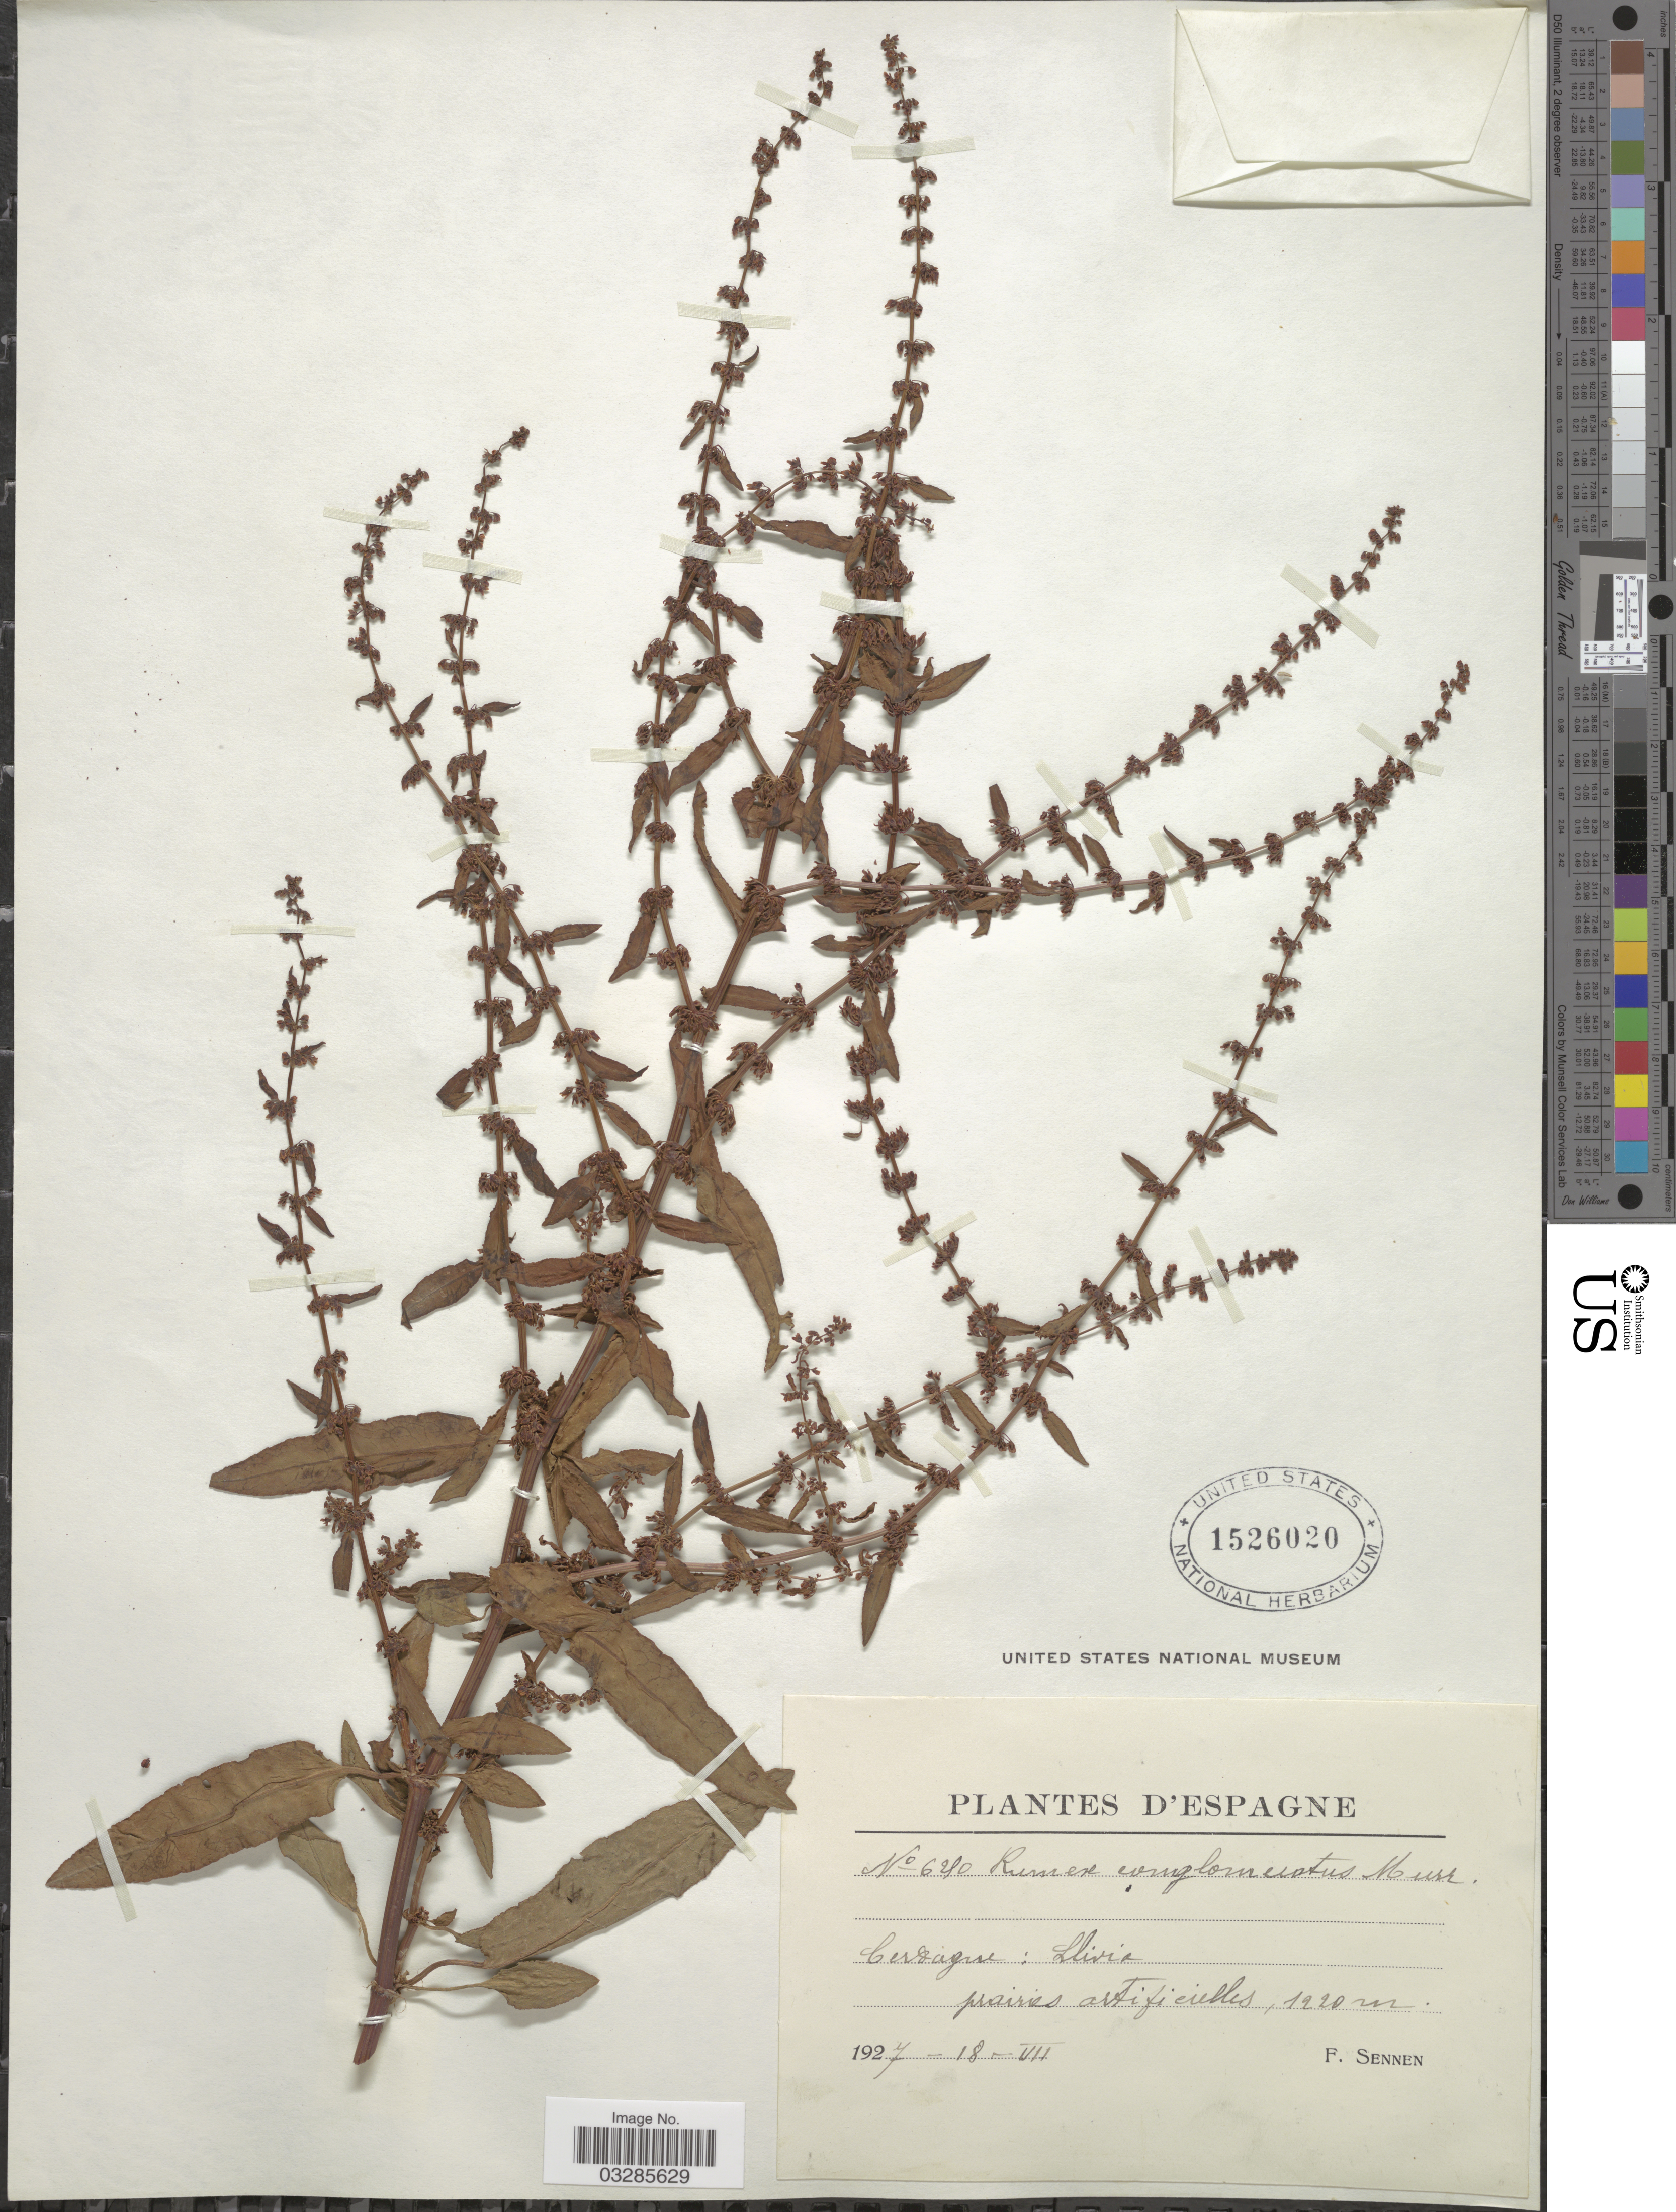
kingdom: Plantae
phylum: Tracheophyta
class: Magnoliopsida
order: Caryophyllales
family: Polygonaceae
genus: Rumex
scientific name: Rumex conglomeratus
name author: Murray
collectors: E. Sennen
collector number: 6250*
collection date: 1927-07-18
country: Spain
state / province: Catalunya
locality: Espagne. Cerdagne: Llivia.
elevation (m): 1220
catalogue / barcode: US 1526020